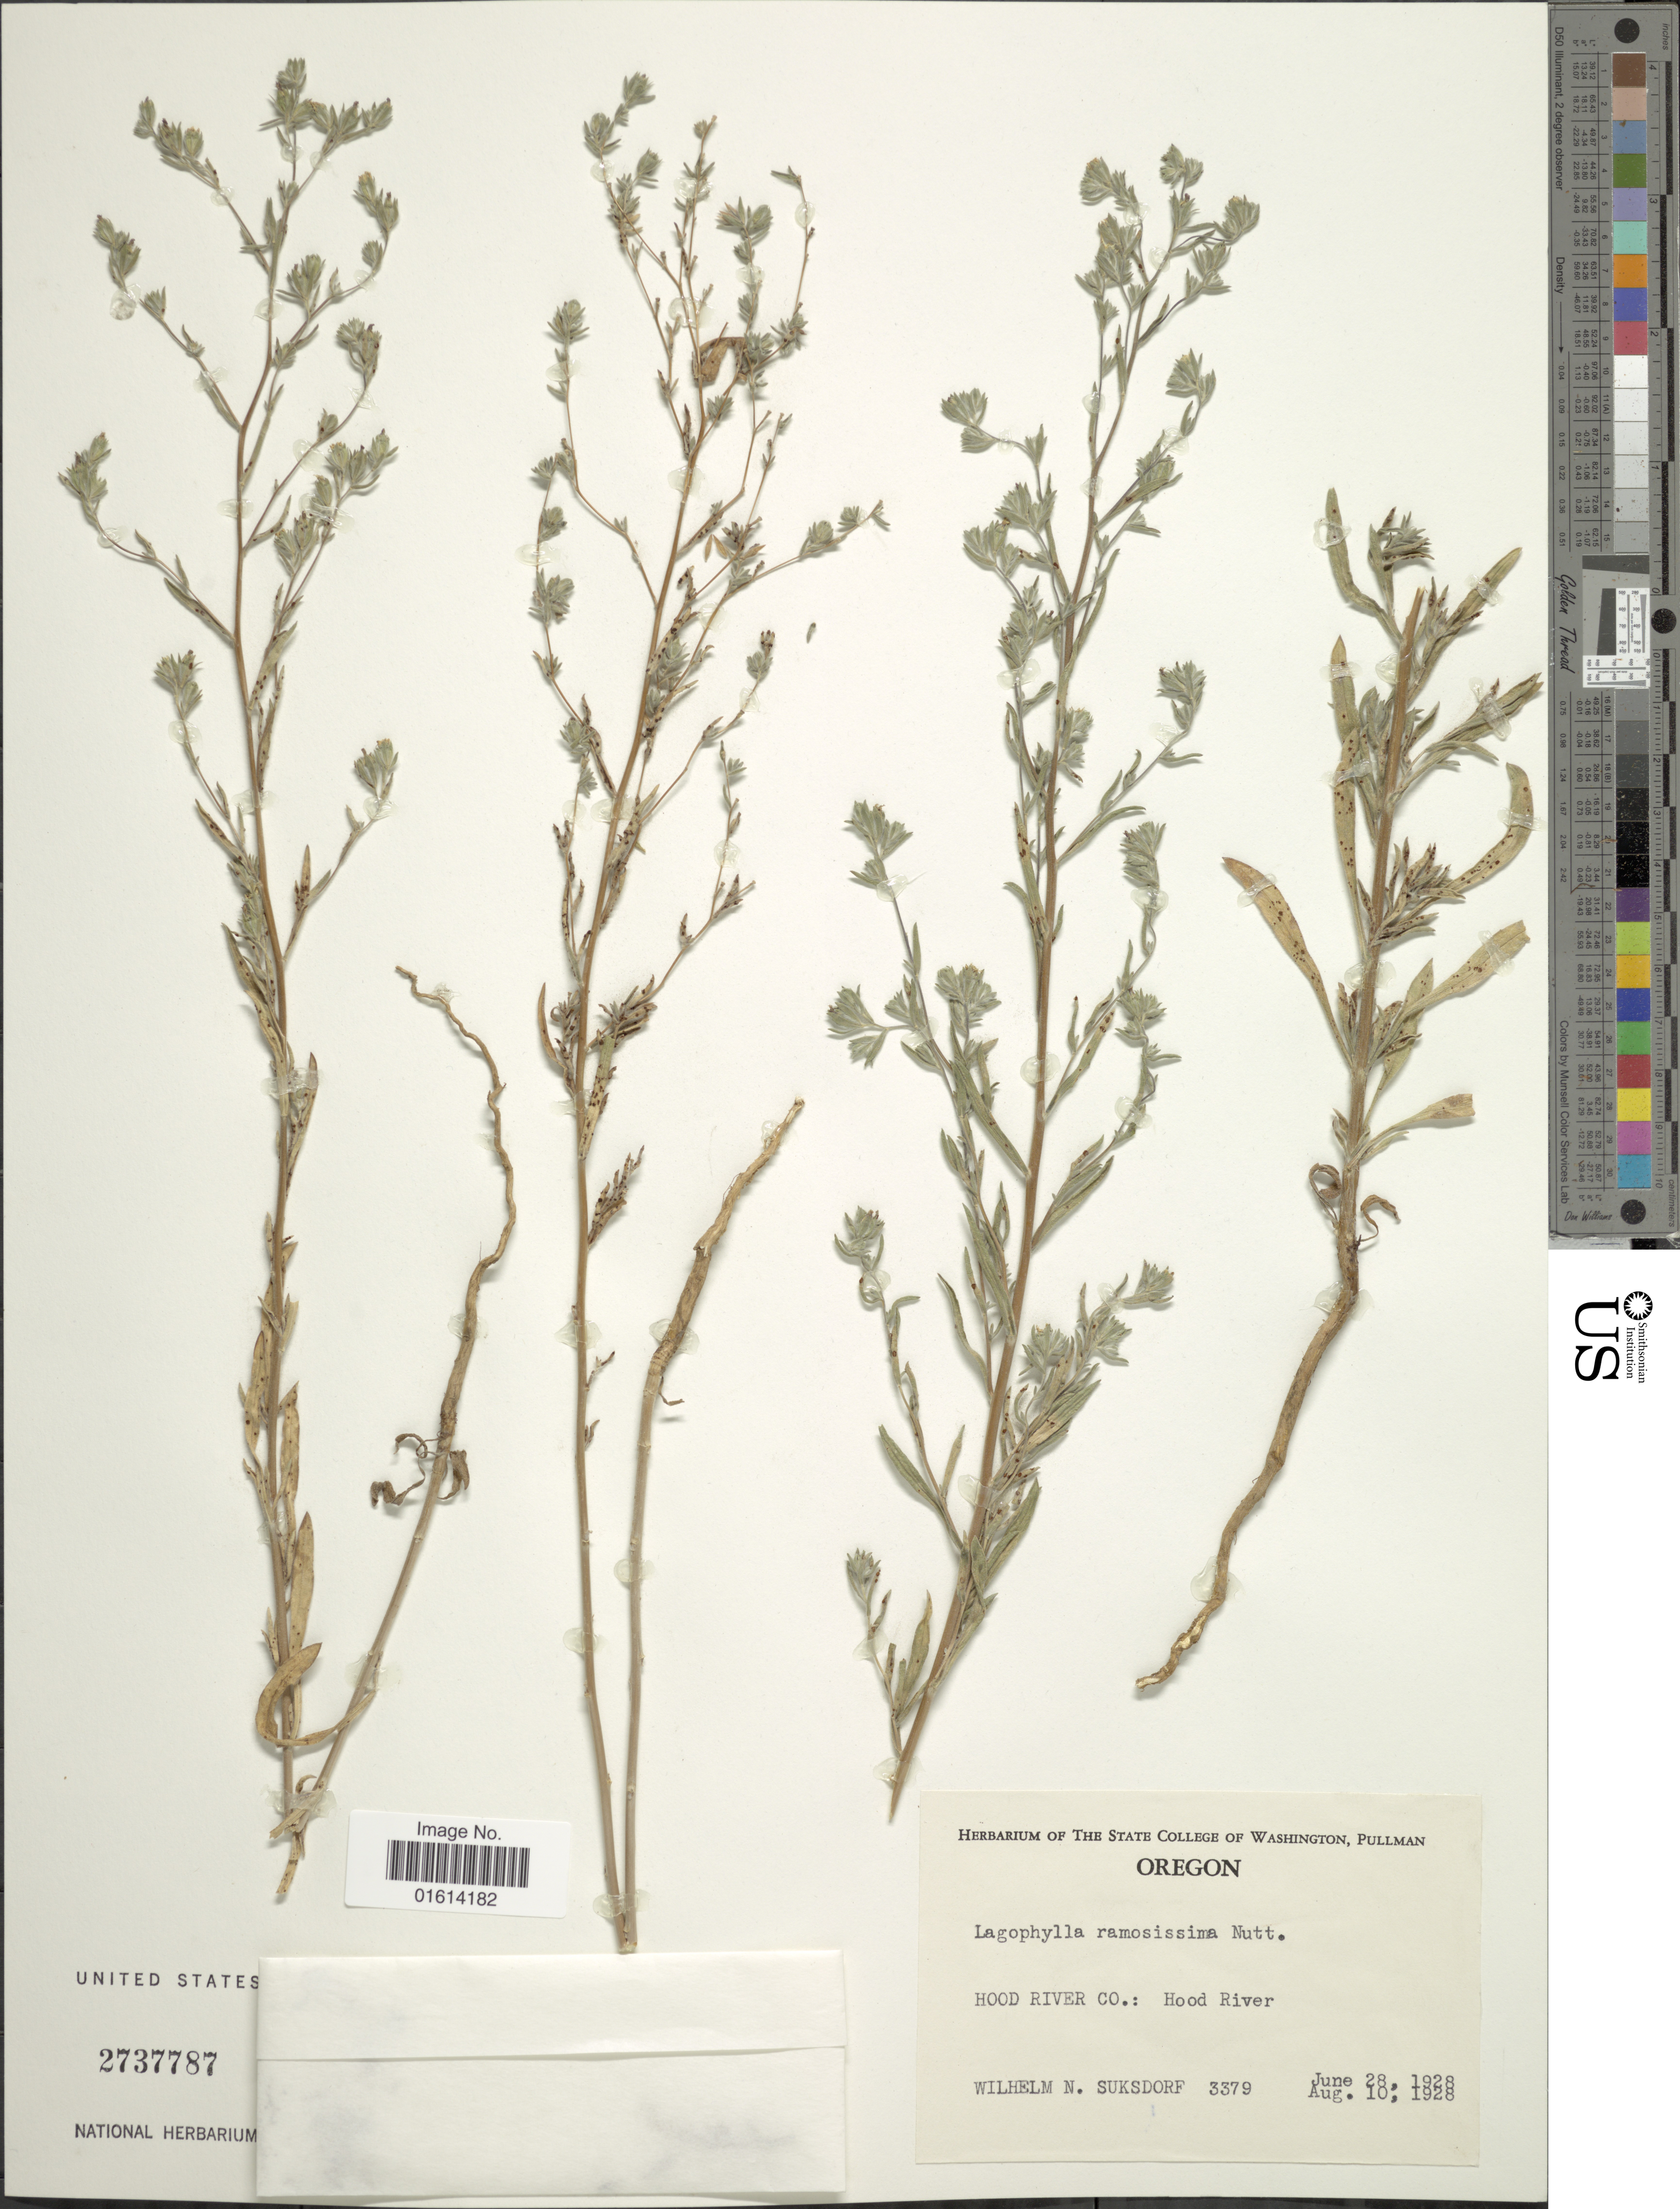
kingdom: Plantae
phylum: Tracheophyta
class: Magnoliopsida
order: Asterales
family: Asteraceae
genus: Lagophylla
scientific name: Lagophylla ramosissima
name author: Nutt.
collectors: W. N. Suksdorf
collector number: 3379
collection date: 1928-06-28/1928-08-10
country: United States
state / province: Oregon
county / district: Hood River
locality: Hood River Co., Hood River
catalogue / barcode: US 2737787